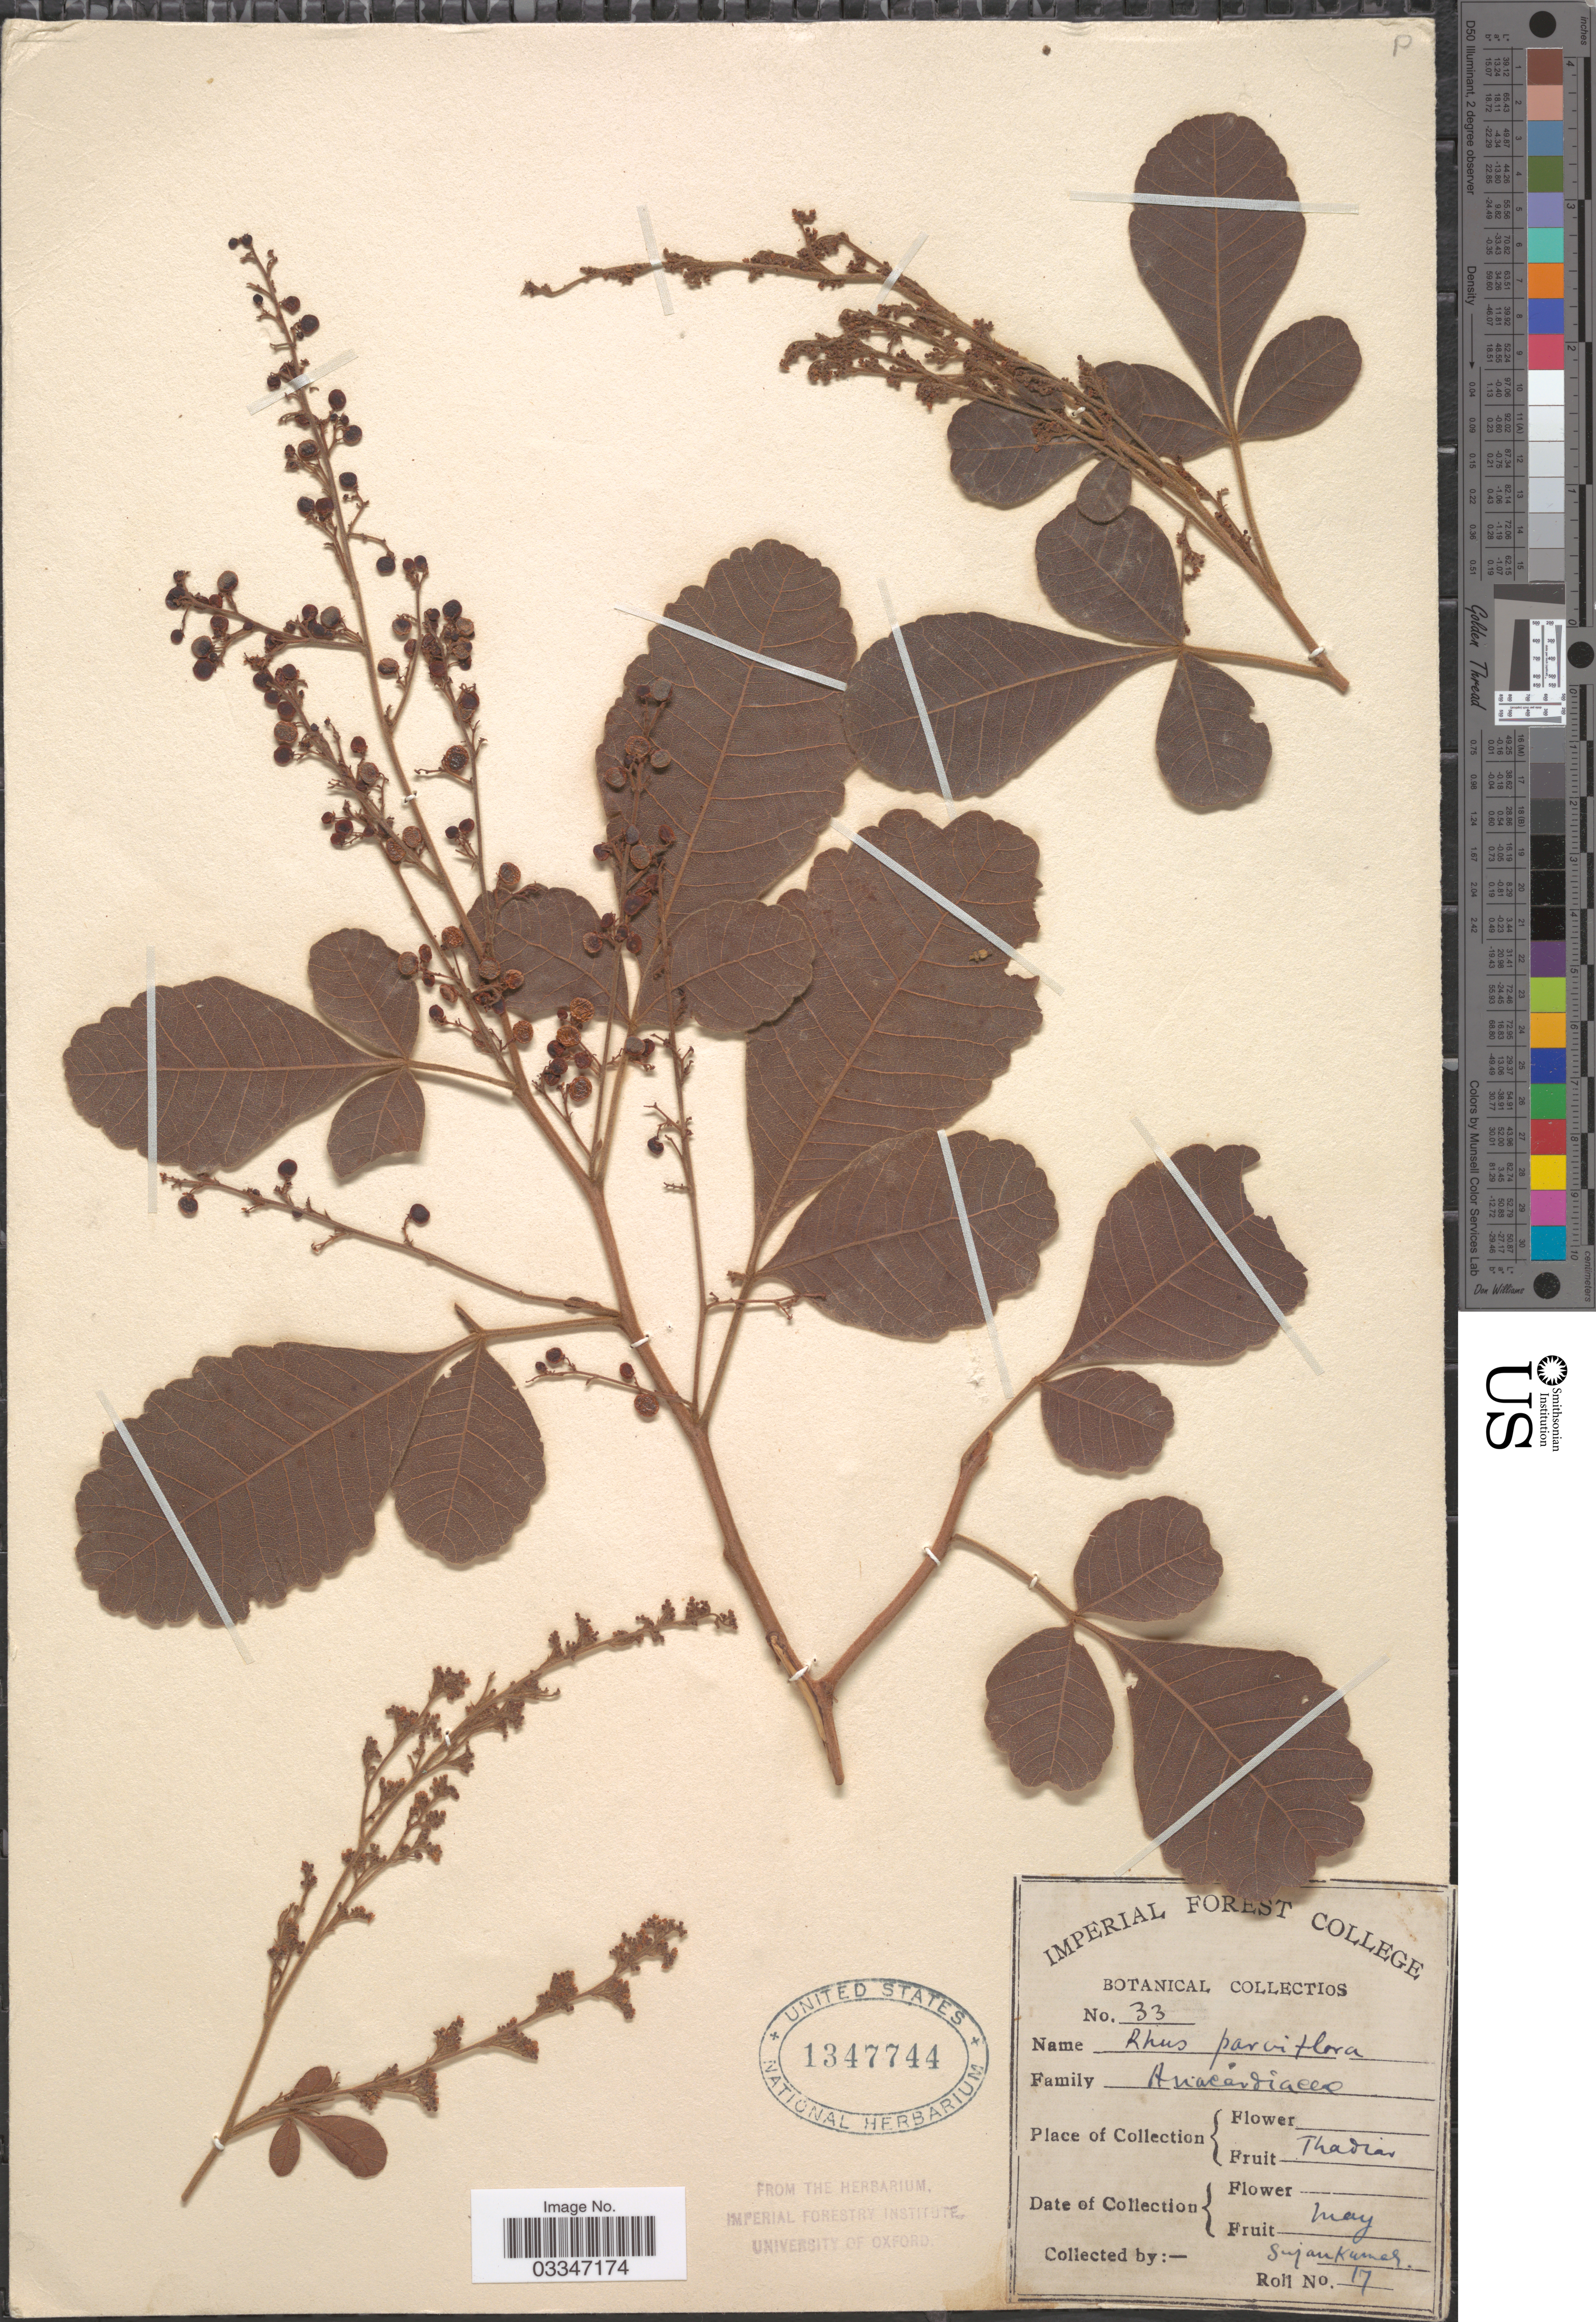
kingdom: Plantae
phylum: Tracheophyta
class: Magnoliopsida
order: Sapindales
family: Anacardiaceae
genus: Rhus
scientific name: Rhus parviflora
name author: Roxb.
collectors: S. Kumar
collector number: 33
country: India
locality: Thadiar.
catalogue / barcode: US 1347744